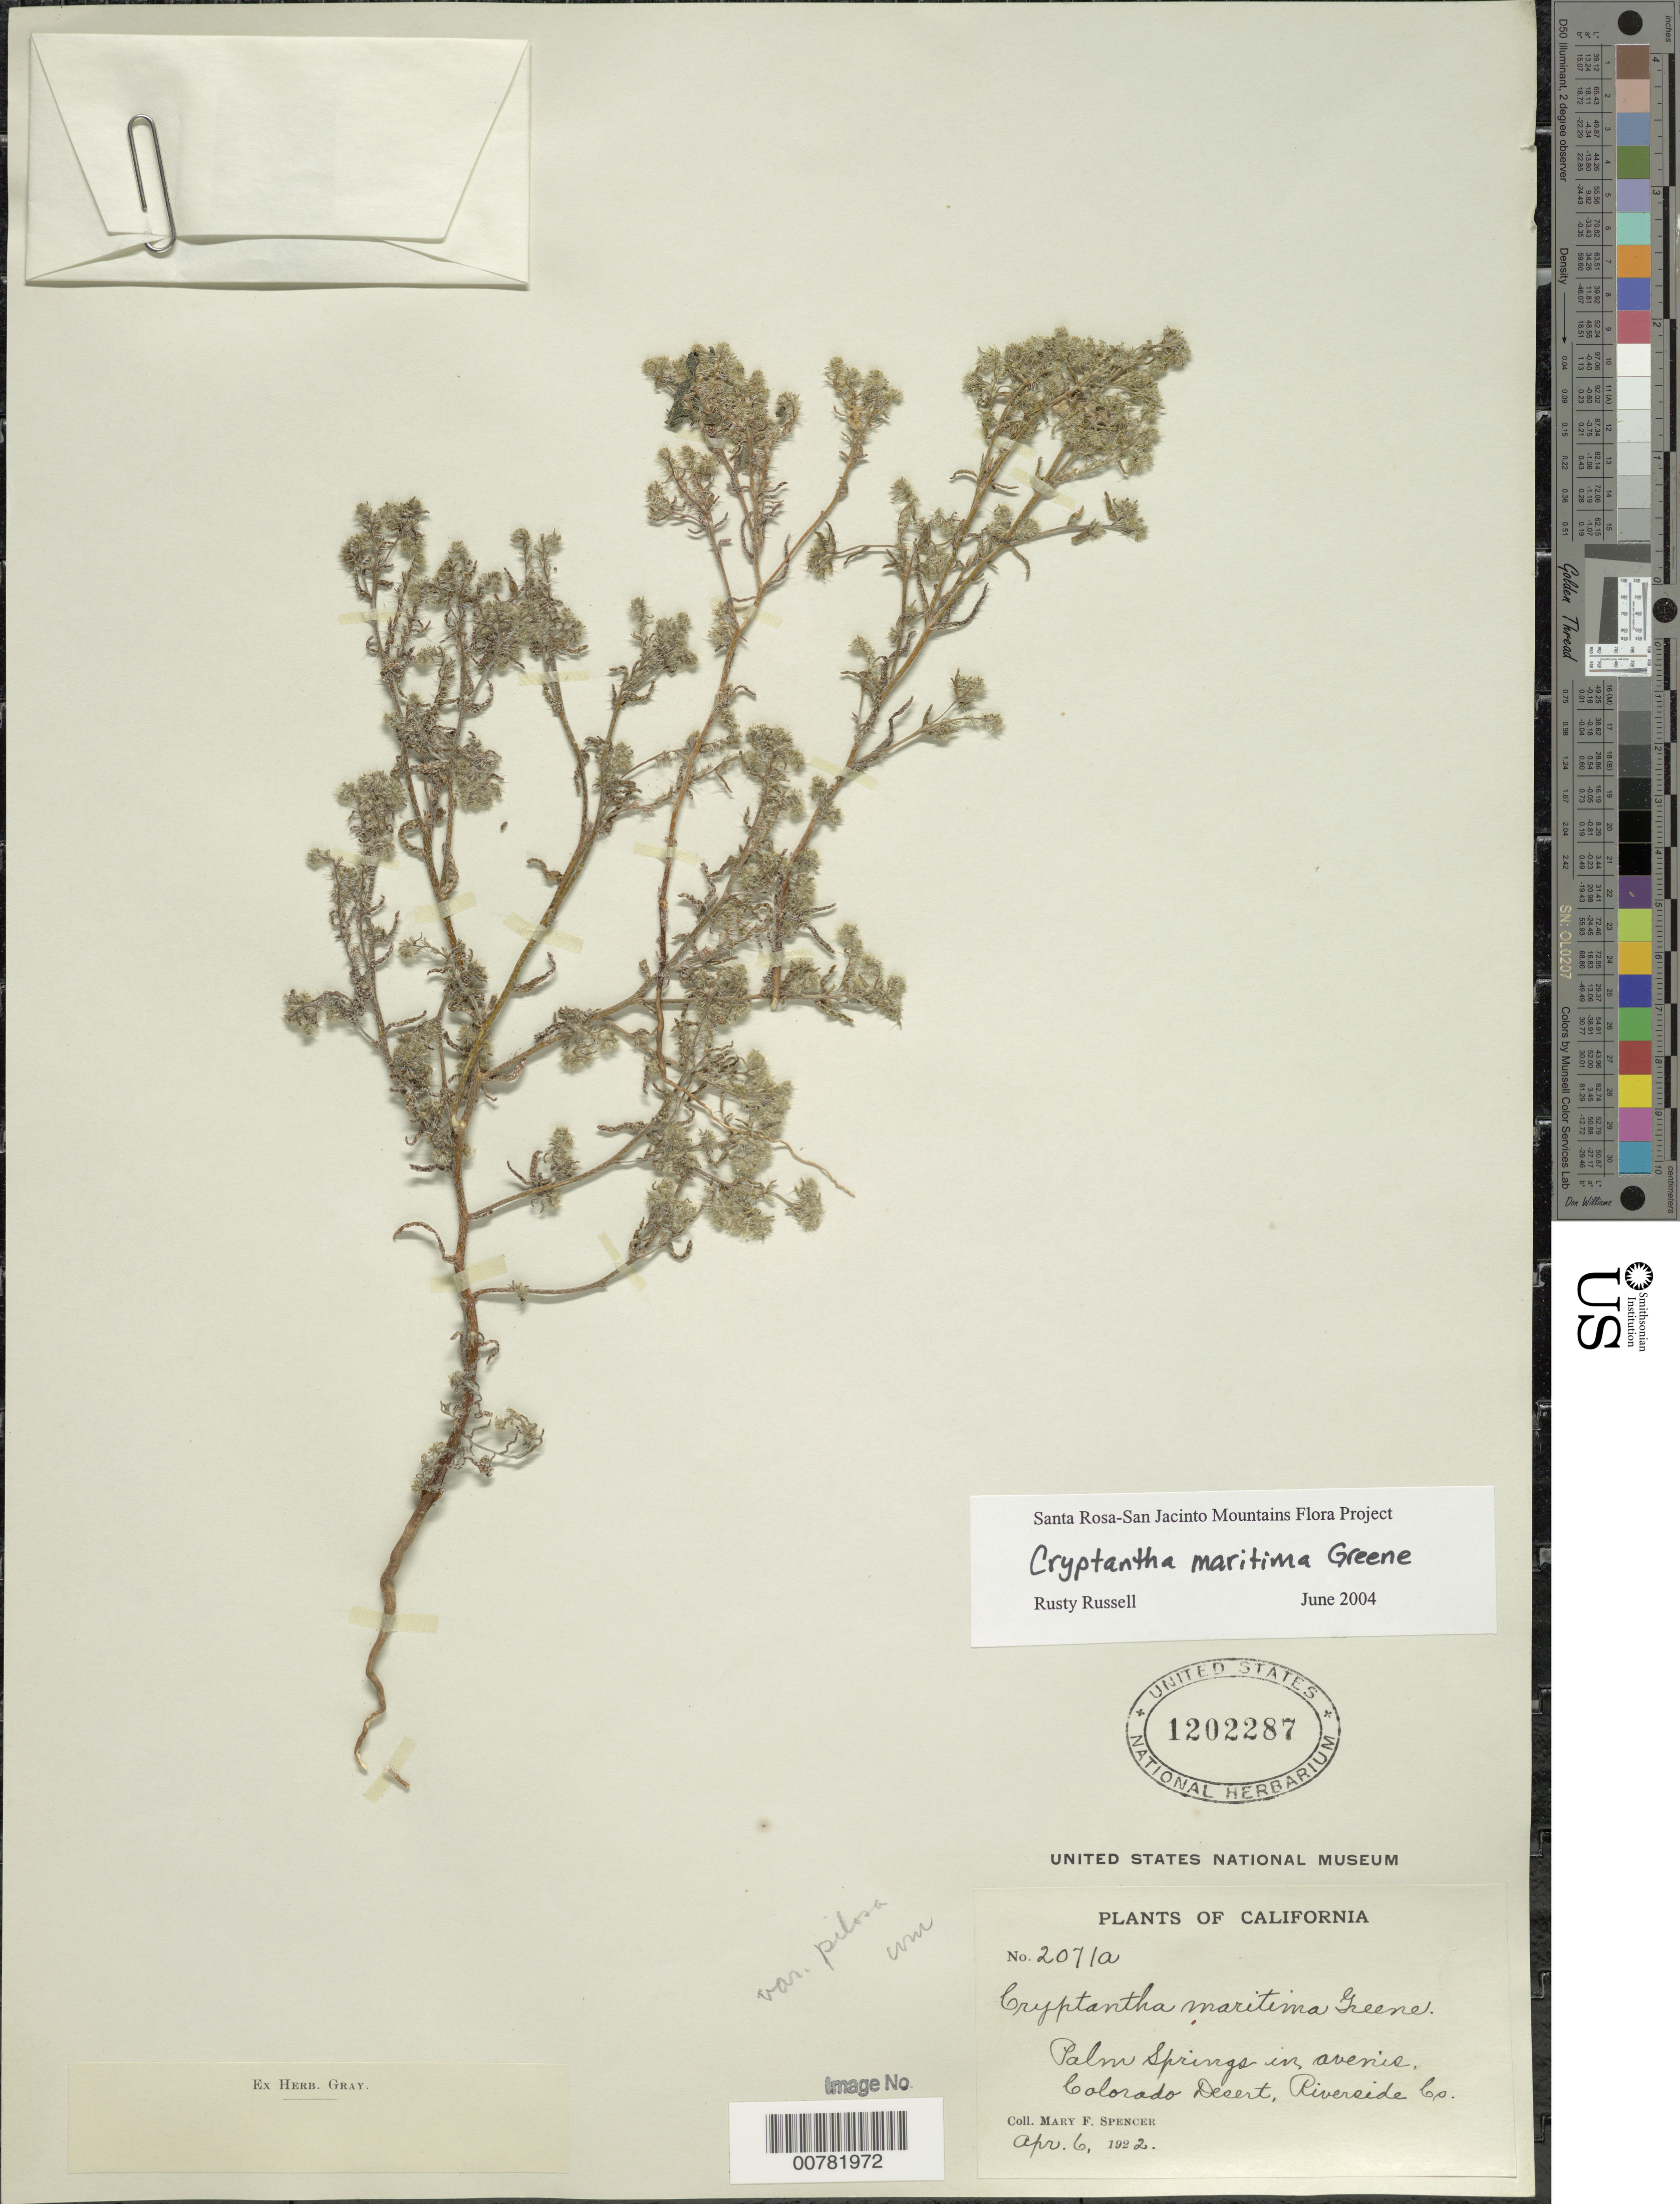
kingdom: Plantae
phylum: Tracheophyta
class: Magnoliopsida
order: Boraginales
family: Boraginaceae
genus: Cryptantha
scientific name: Cryptantha maritima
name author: (Greene) Greene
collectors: M. Spencer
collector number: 2071a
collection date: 1922-04-06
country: United States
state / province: California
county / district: Riverside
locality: Palm Springs in avenue. Colorado Desert, Riverside Co. California.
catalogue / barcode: US 1202287